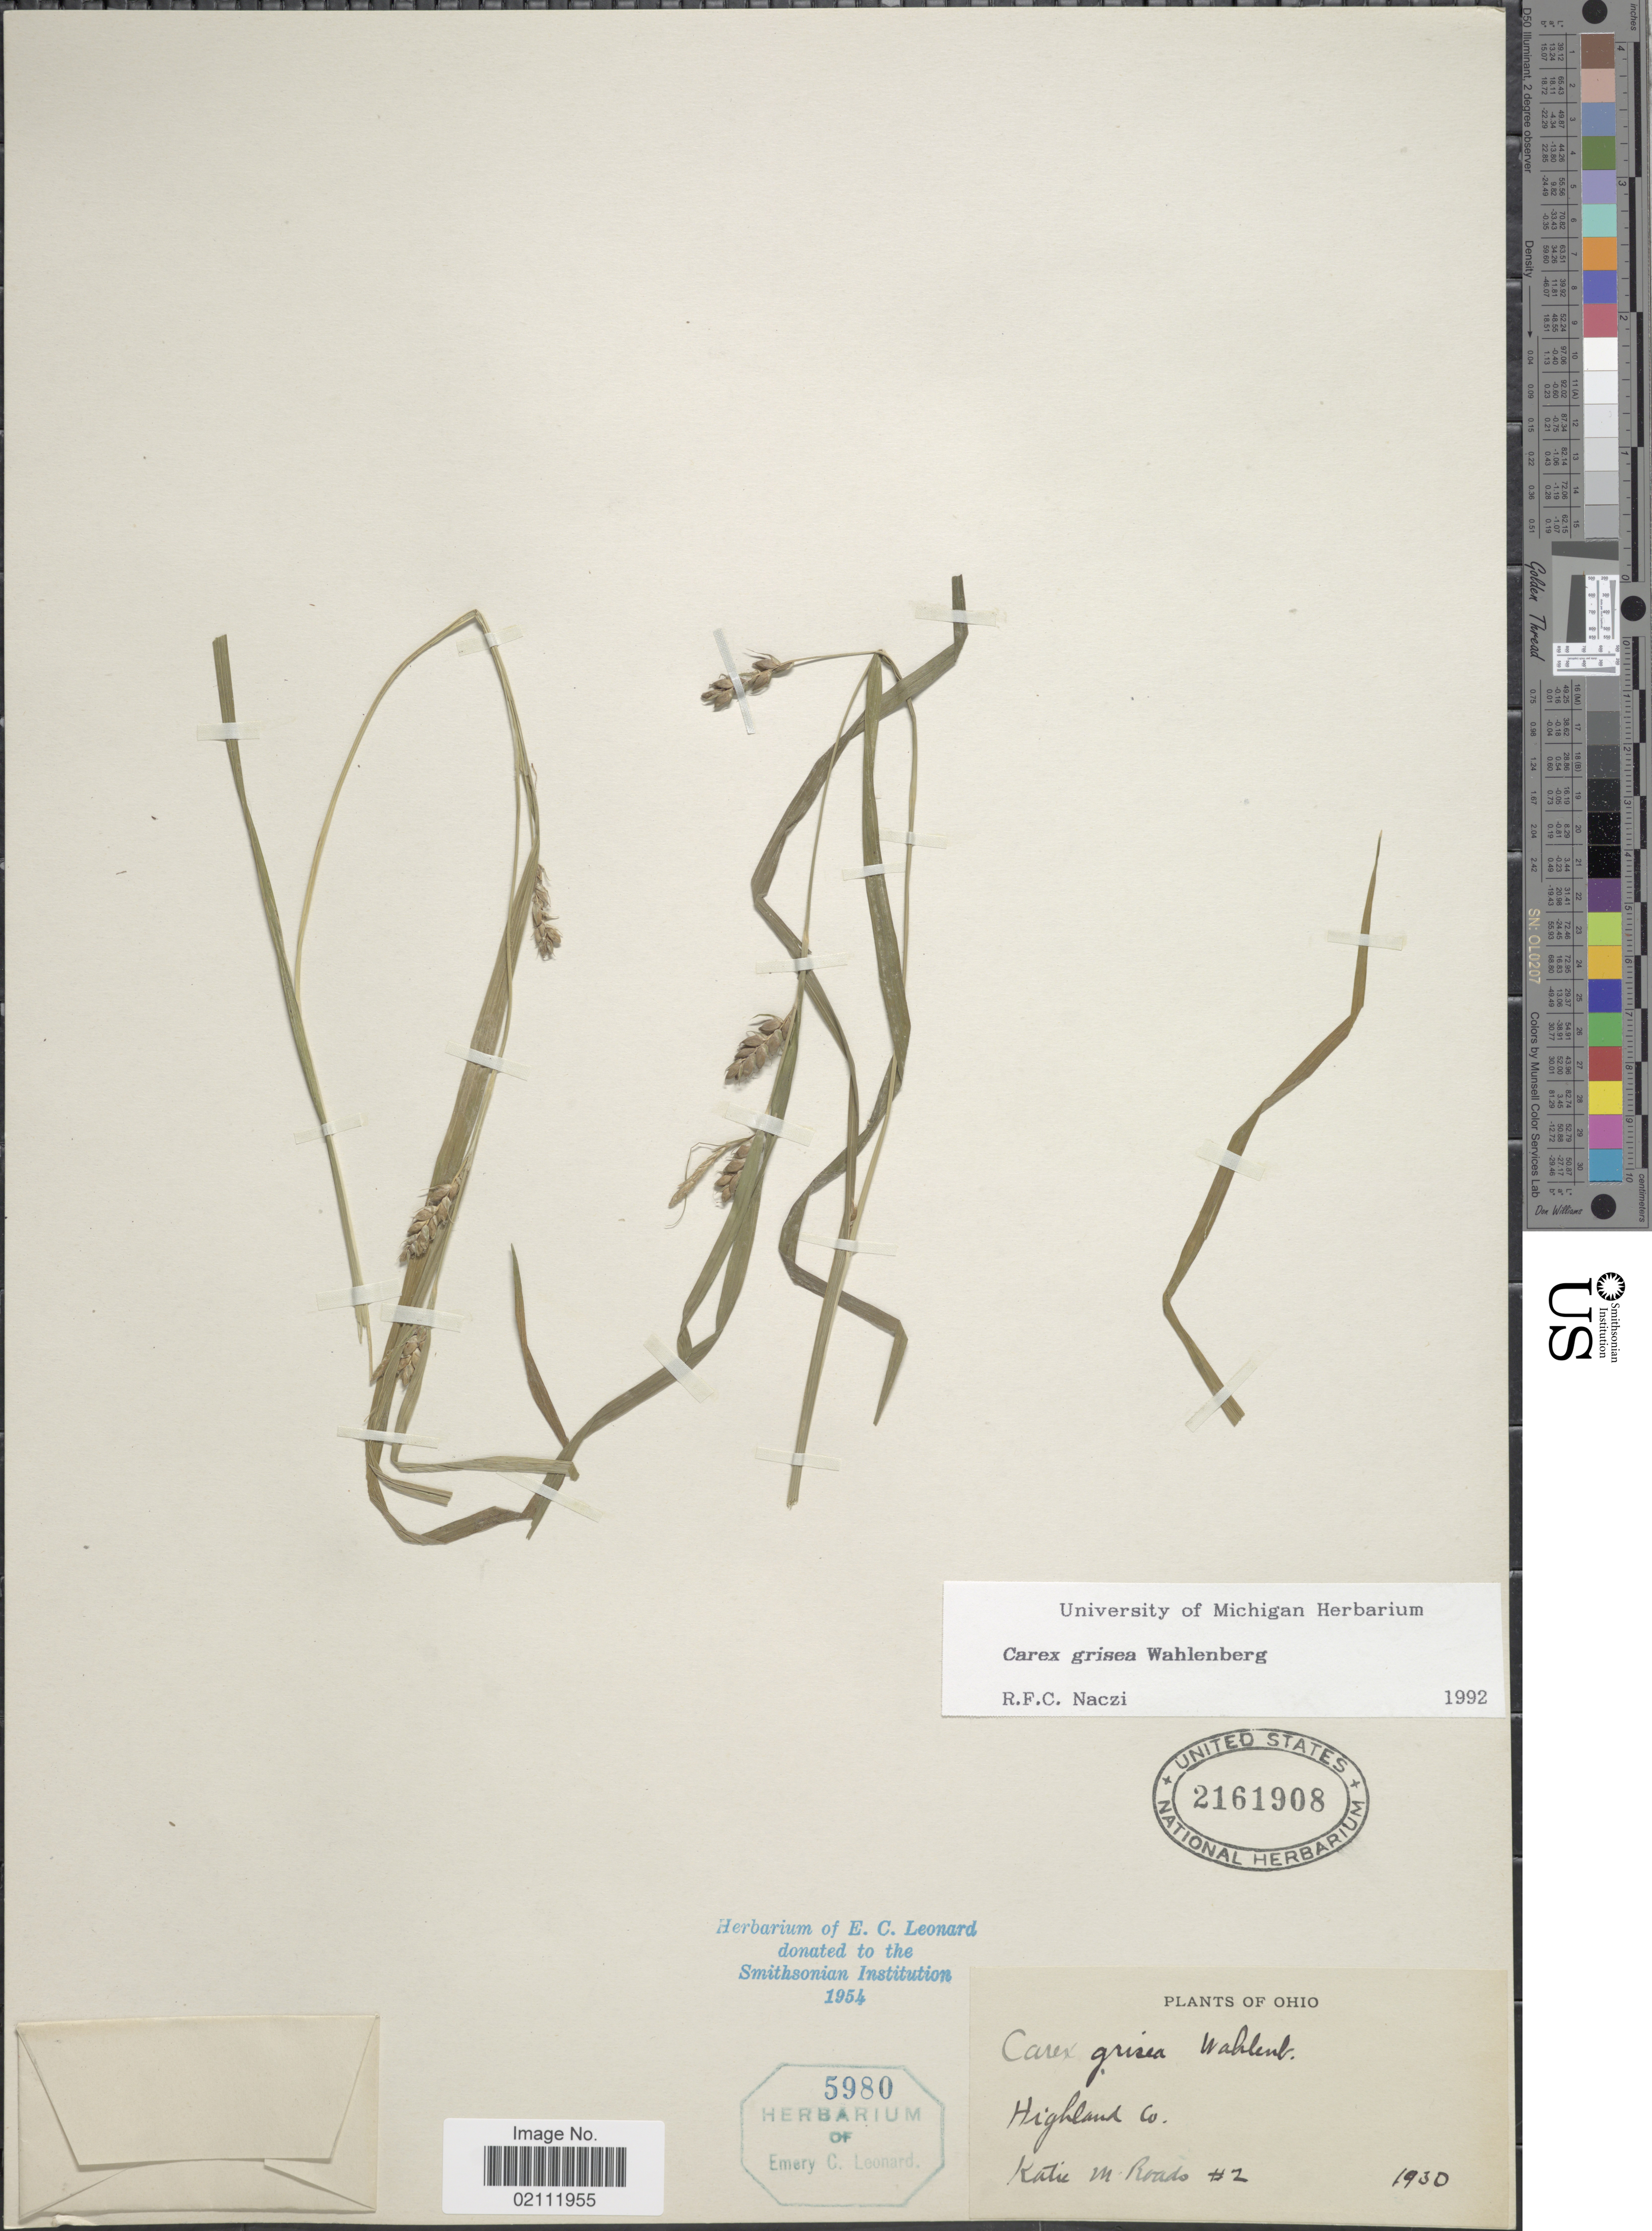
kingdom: Plantae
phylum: Tracheophyta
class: Liliopsida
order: Poales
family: Cyperaceae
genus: Carex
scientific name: Carex grisea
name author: Wahlenb.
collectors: K. Roads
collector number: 2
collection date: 1930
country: United States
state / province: Ohio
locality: Highland Co.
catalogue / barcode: US 2161908